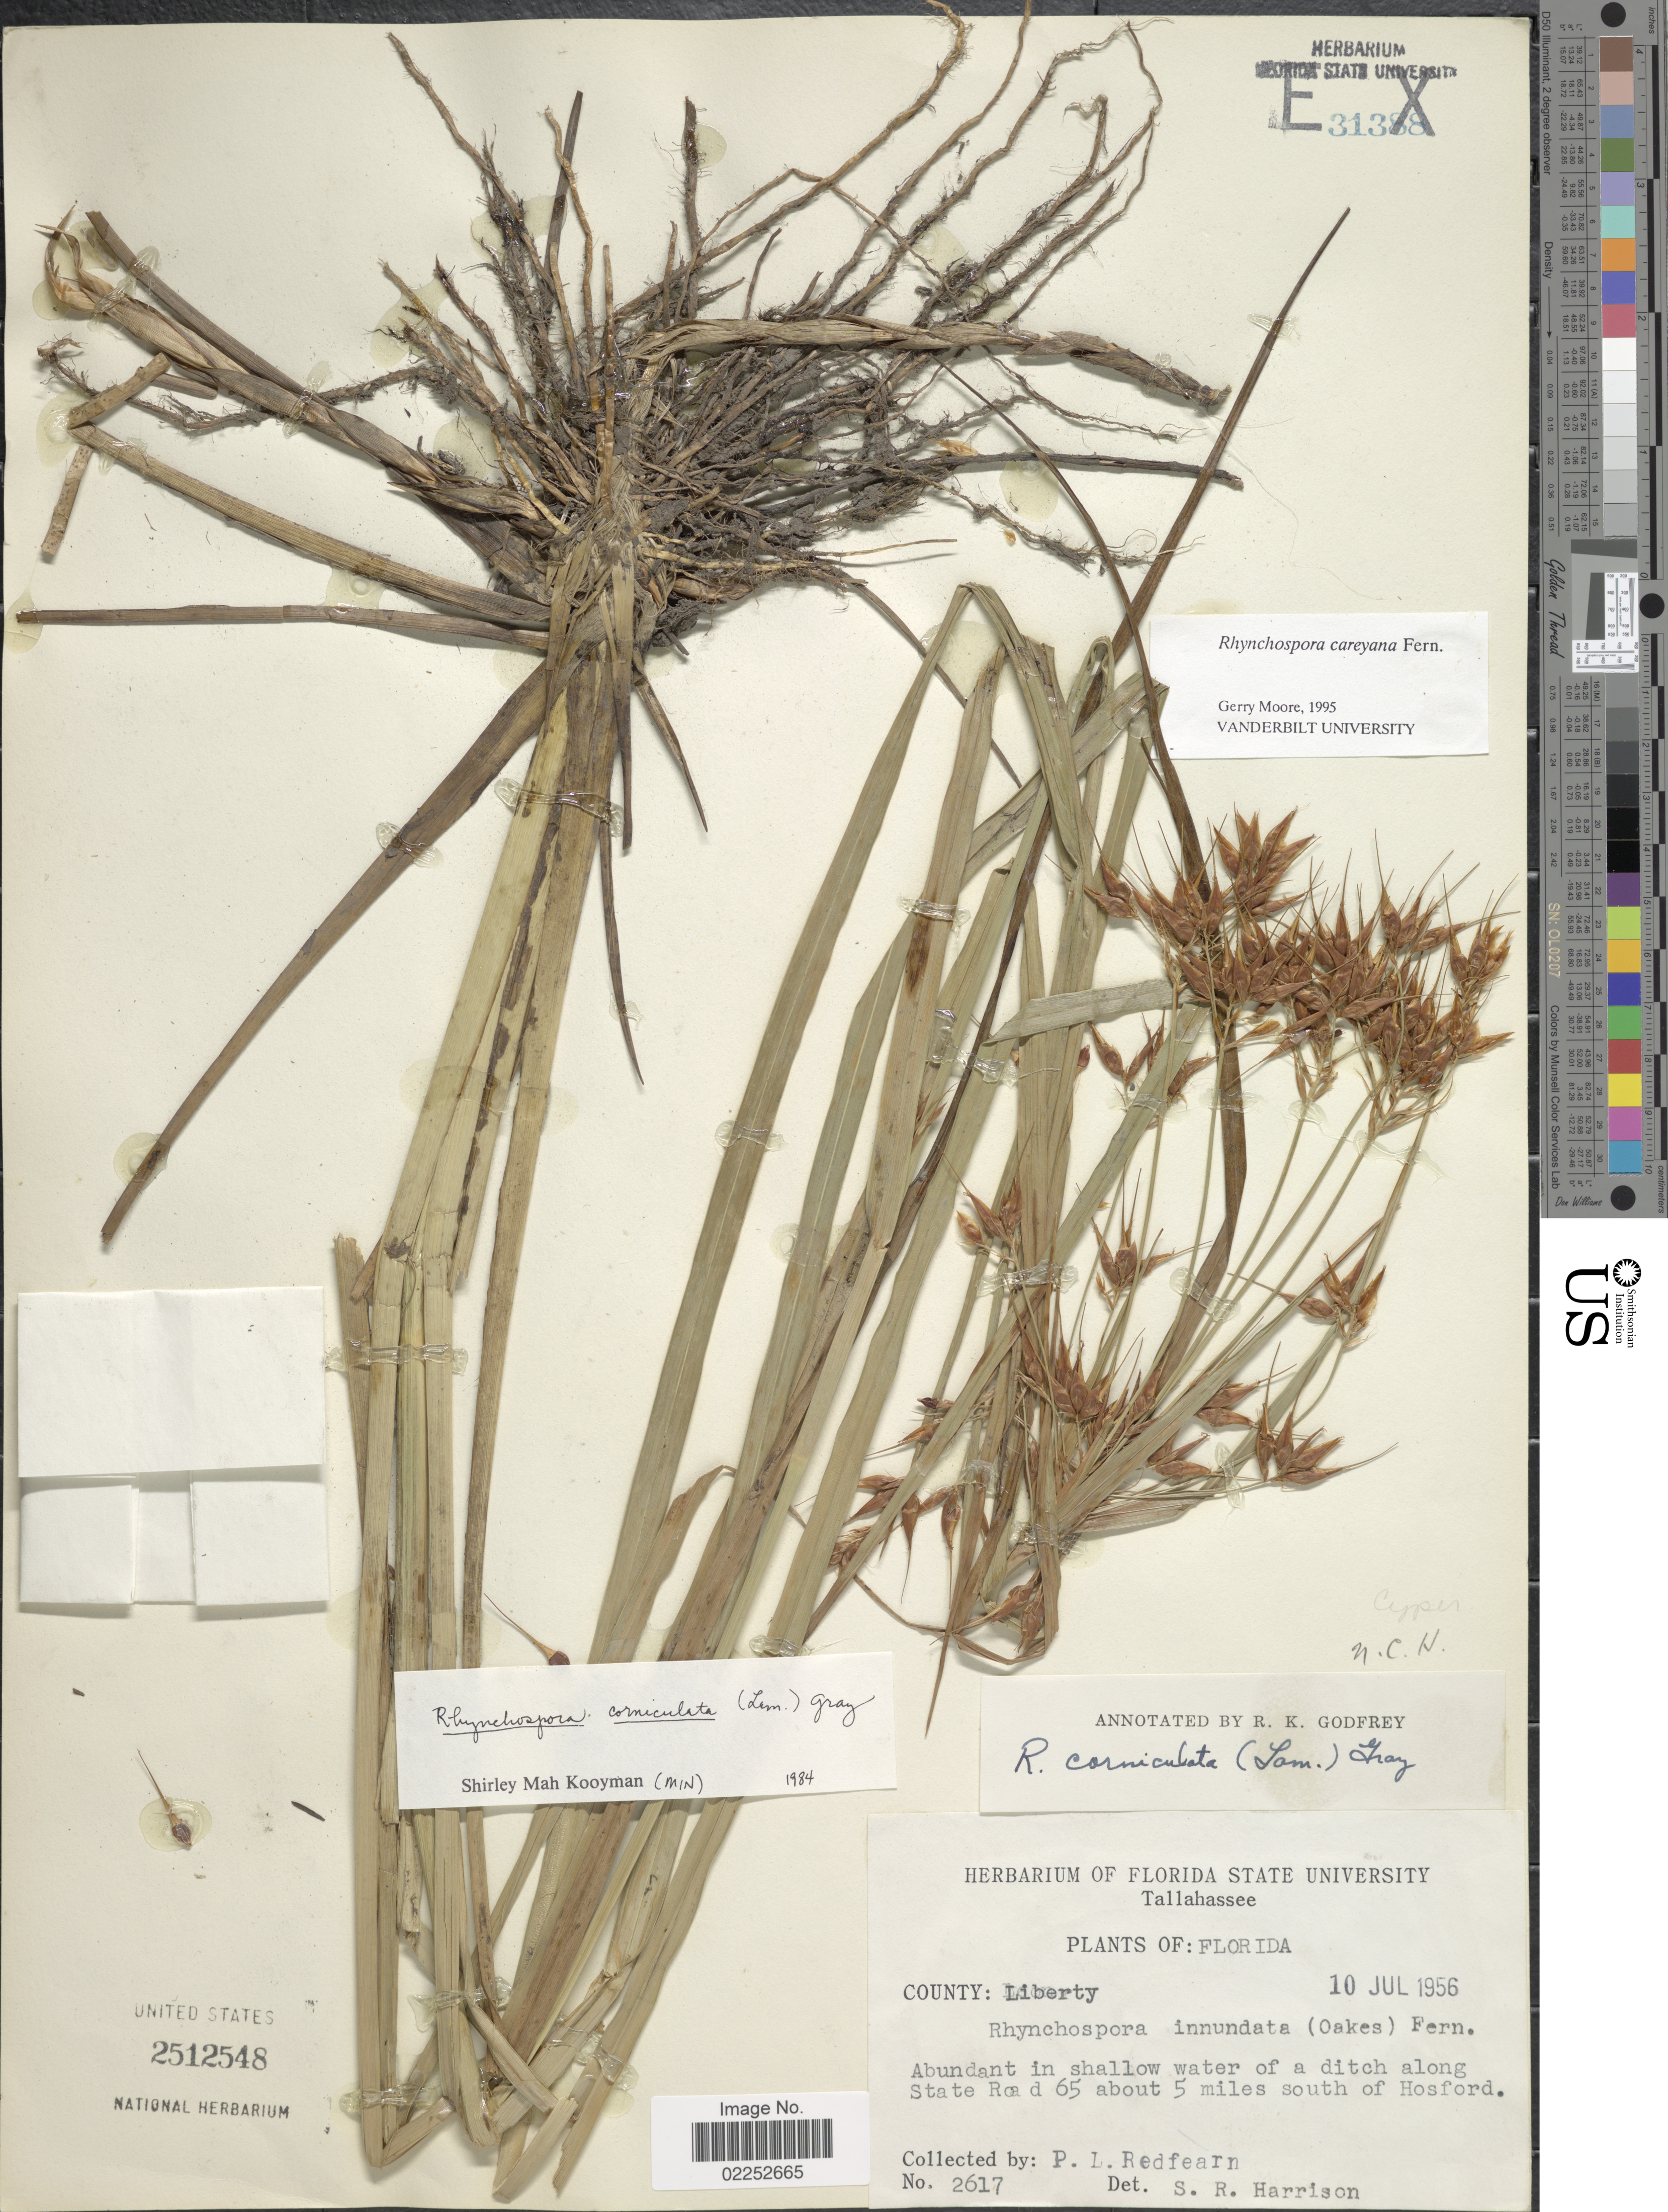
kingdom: Plantae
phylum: Tracheophyta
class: Liliopsida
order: Poales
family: Cyperaceae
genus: Rhynchospora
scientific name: Rhynchospora careyana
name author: Fernald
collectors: P. Redfearn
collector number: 2617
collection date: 1956-07-10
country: United States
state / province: Florida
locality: County: Liberty, Abundant in shallow water of a ditch along State Road 65 about 5 miles south of Hosford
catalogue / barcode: US 2512548